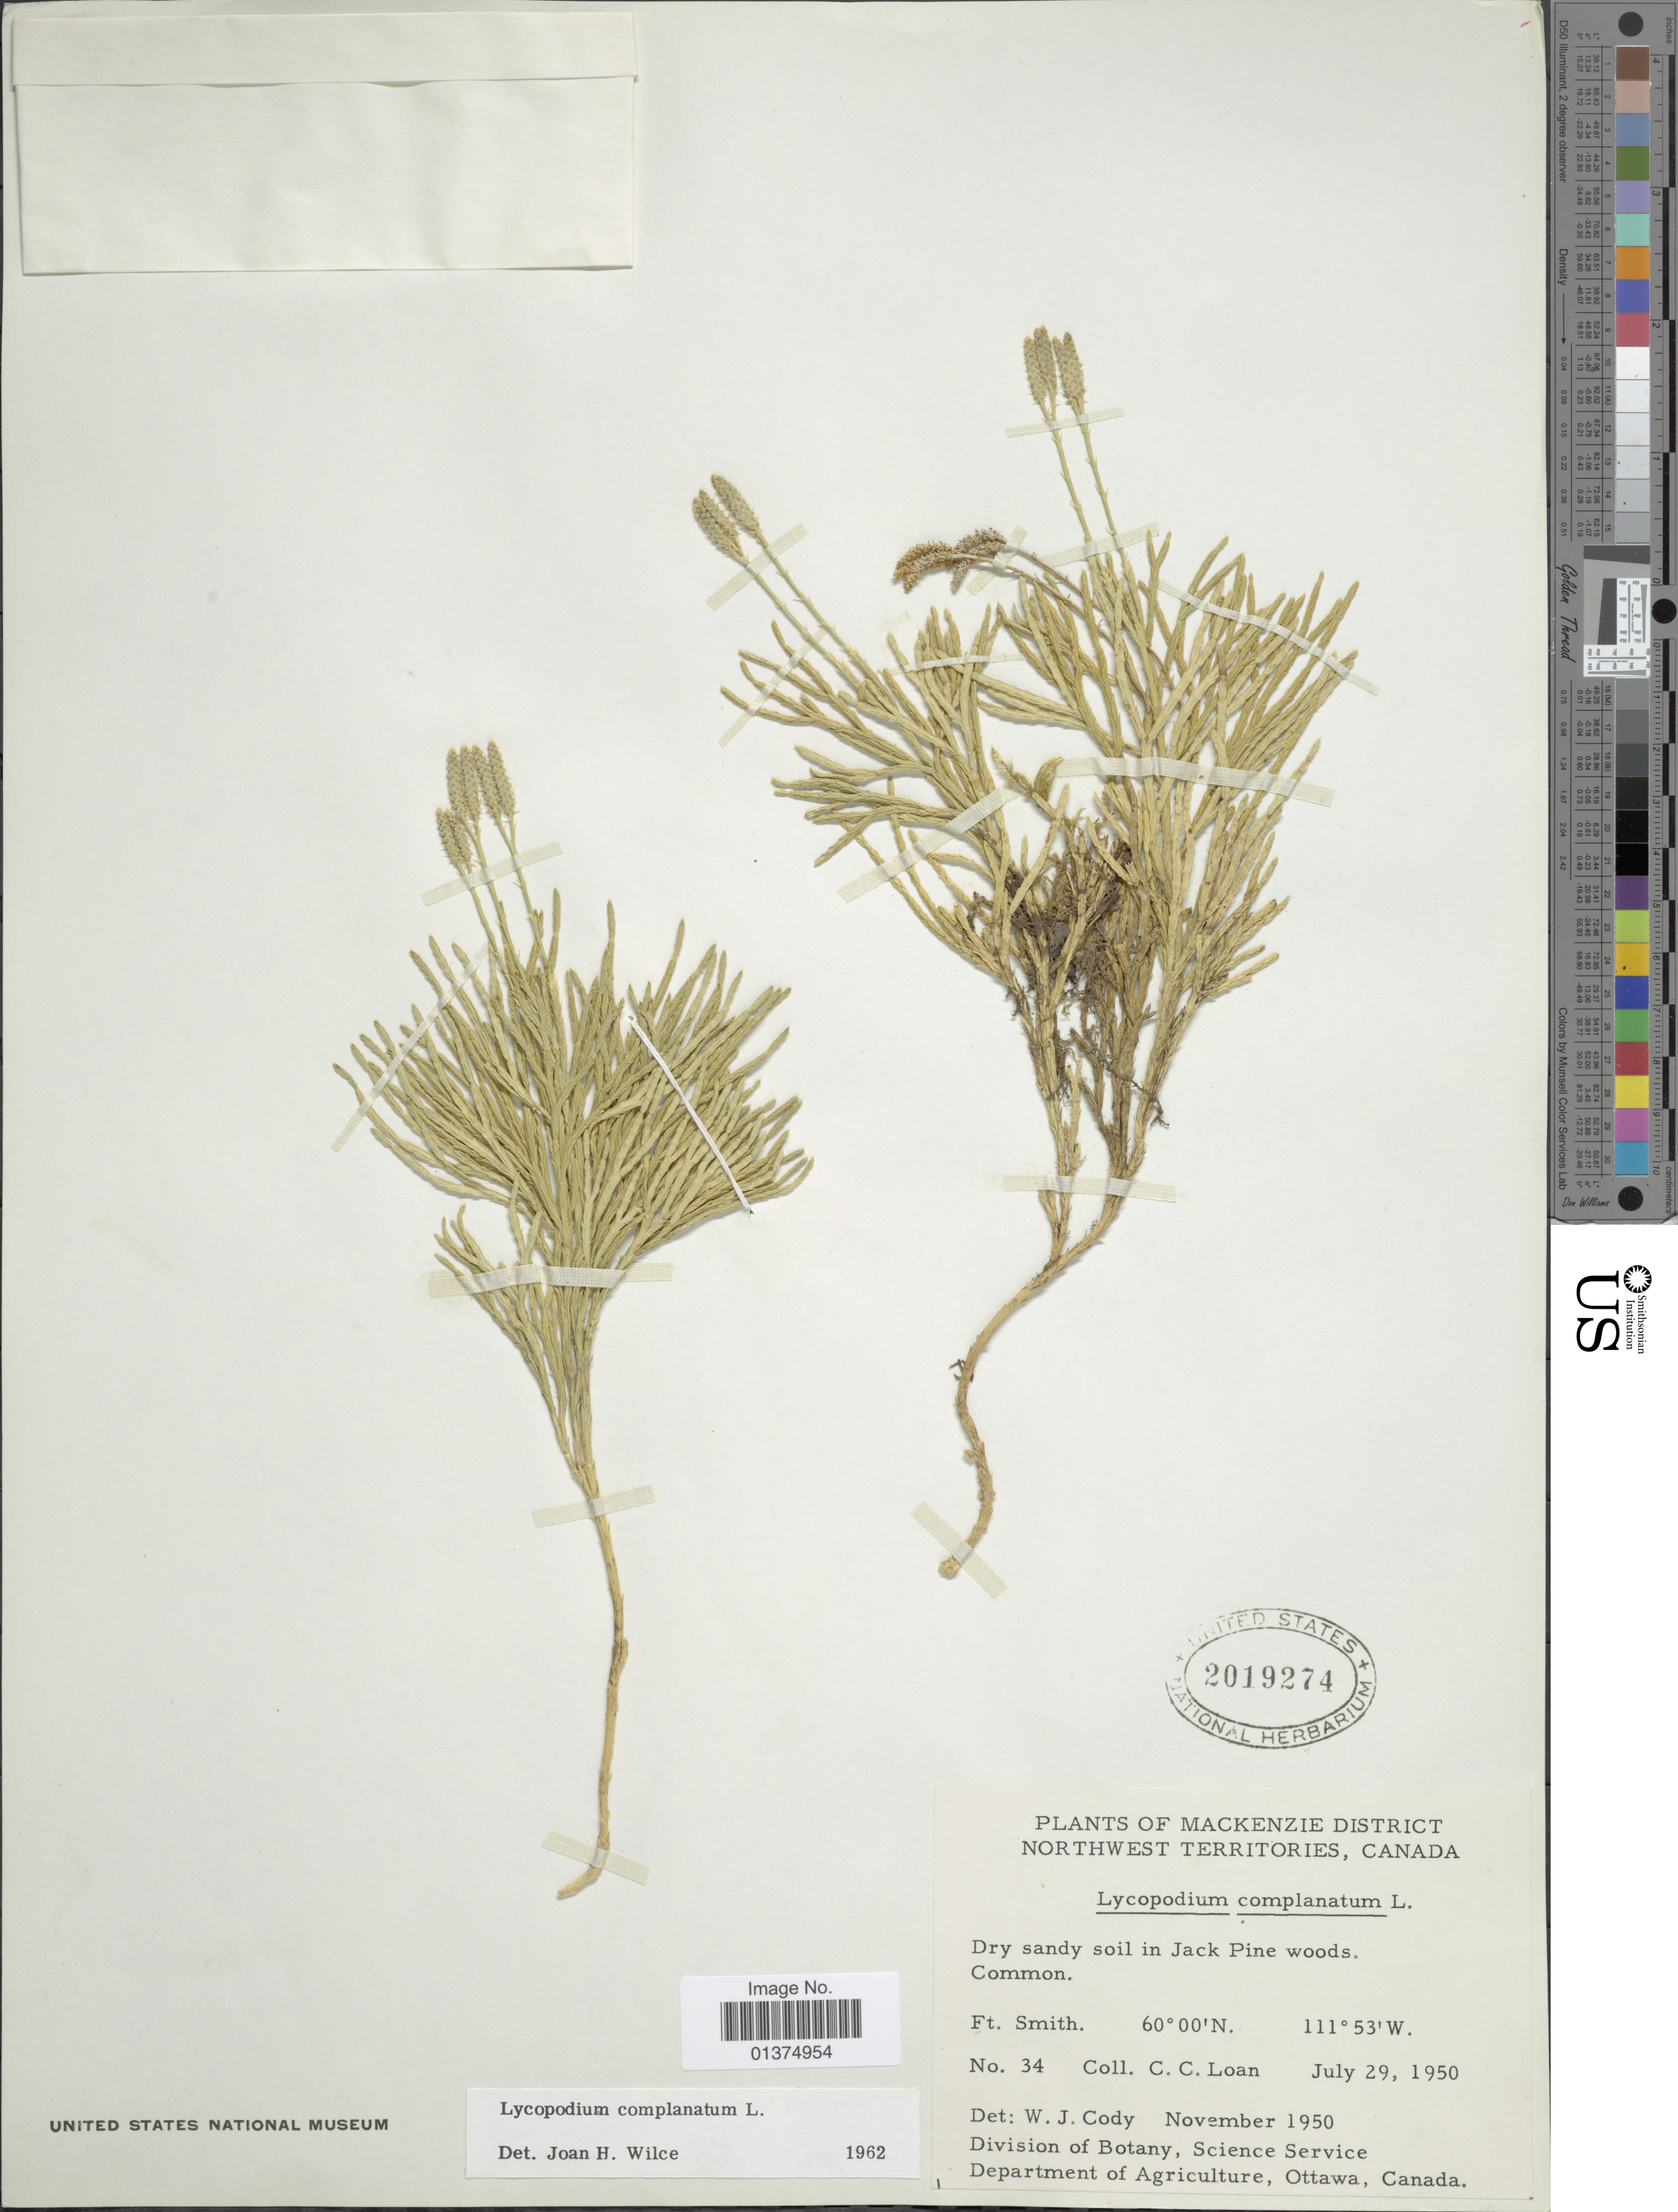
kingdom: Plantae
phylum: Tracheophyta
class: Lycopodiopsida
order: Lycopodiales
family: Lycopodiaceae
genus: Diphasiastrum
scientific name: Diphasiastrum complanatum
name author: (L.) Holub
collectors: C. Loan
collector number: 34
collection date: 1950-07-29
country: Canada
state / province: Northwest Territories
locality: Mackenzie District, Ft. Smith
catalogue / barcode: US 2019274